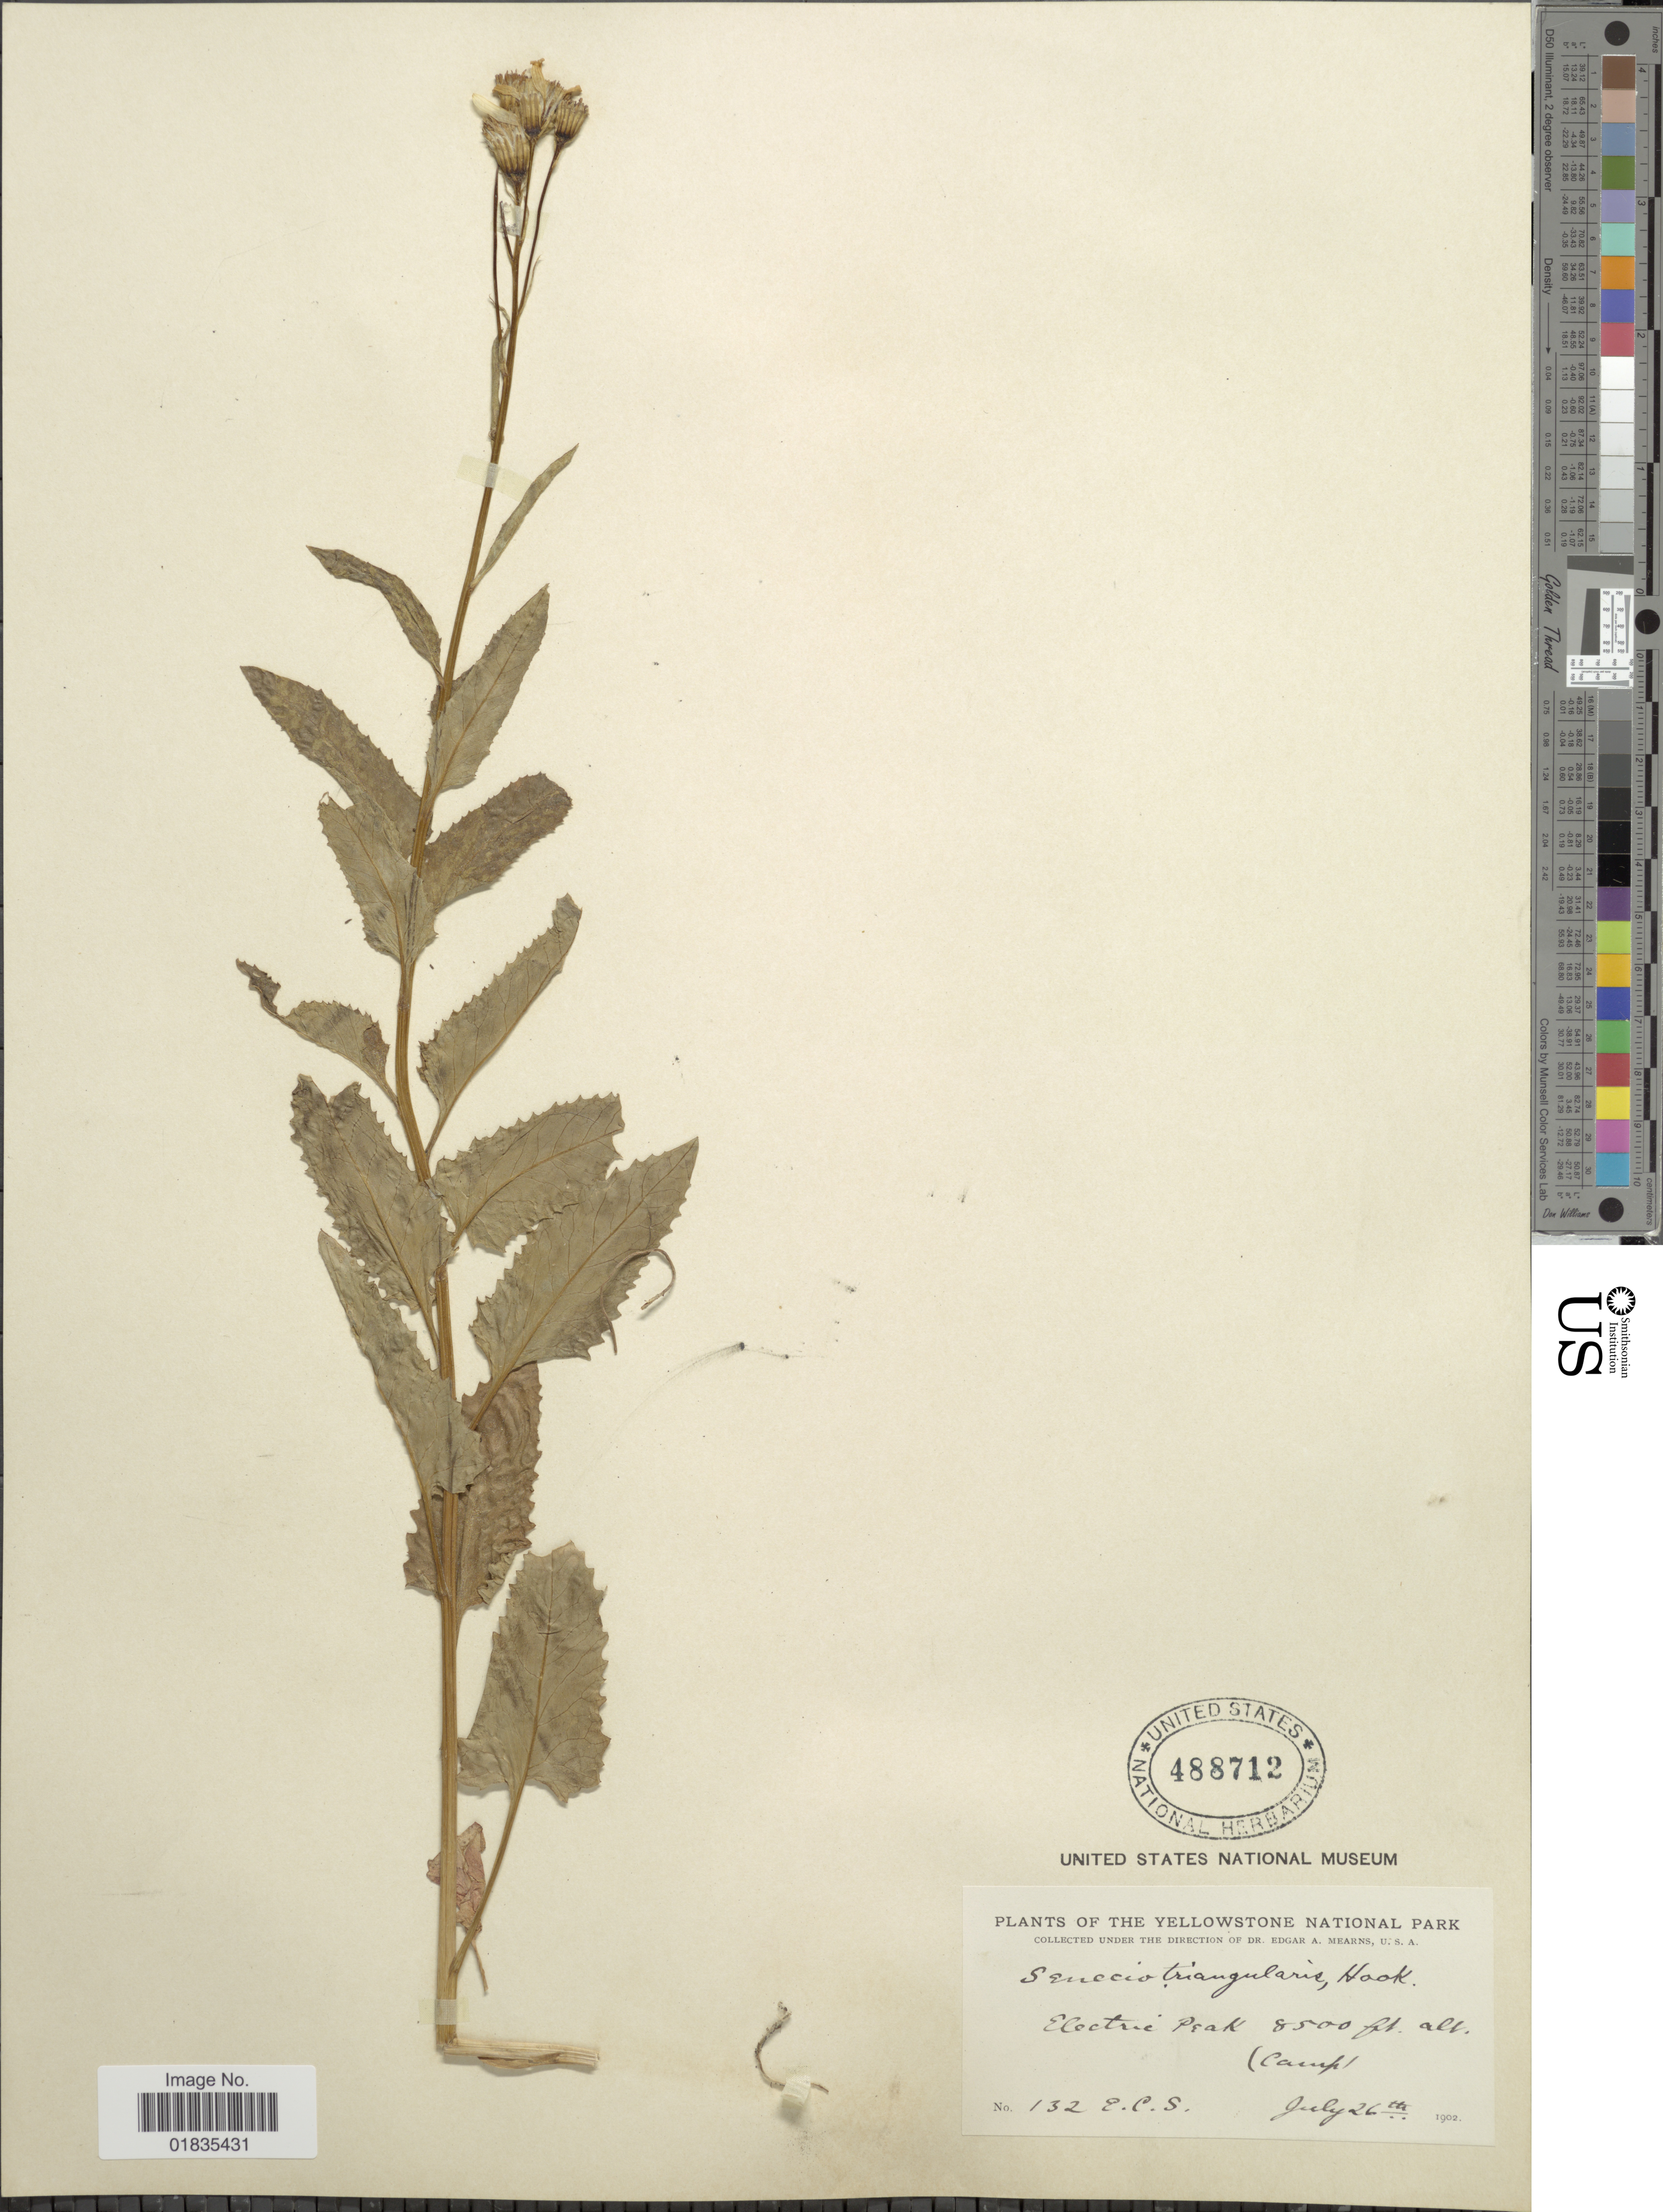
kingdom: Plantae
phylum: Tracheophyta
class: Magnoliopsida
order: Asterales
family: Asteraceae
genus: Senecio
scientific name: Senecio triangularis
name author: Hook.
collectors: E. A. Mearns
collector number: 132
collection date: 1902-07-26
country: United States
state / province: Montana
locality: Yellowstone National Park, Electric Peak (camp).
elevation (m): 2591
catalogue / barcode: US 488712